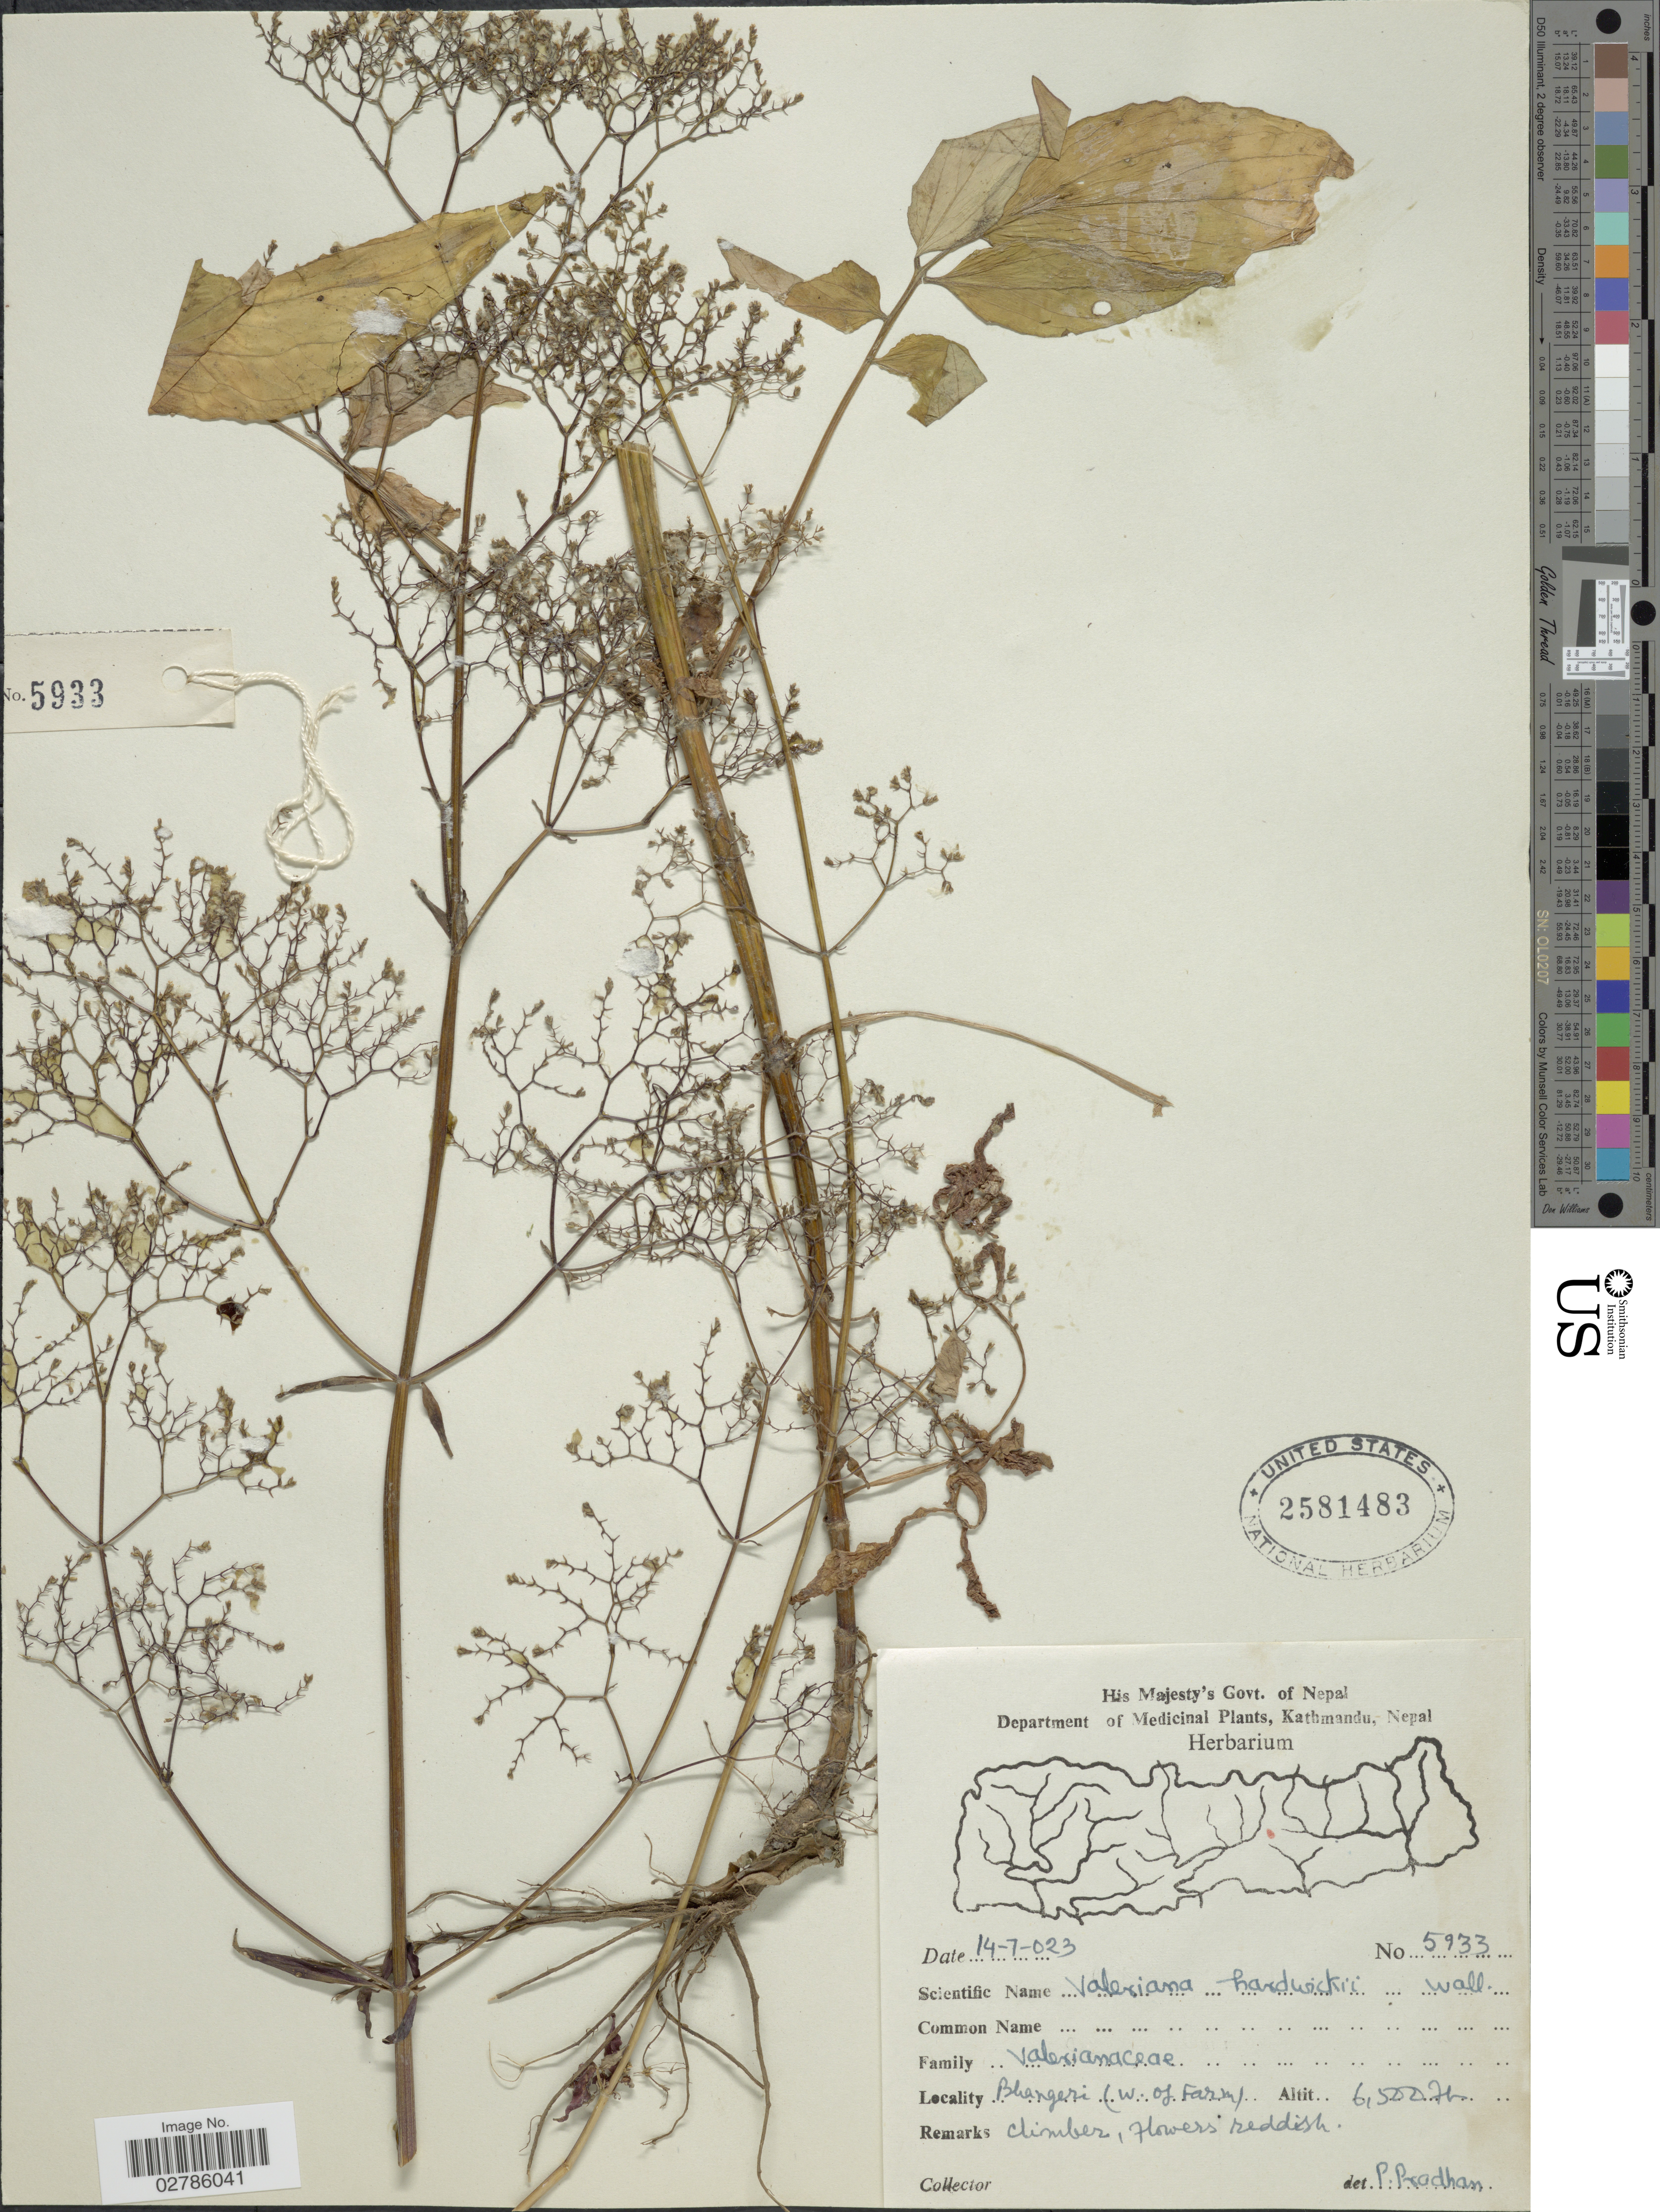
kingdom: Plantae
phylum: Tracheophyta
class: Magnoliopsida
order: Dipsacales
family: Caprifoliaceae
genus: Valeriana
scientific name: Valeriana hardwickii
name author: Wall.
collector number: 5933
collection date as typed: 14-7-023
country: Nepal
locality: Bhangeri (W. of Farm)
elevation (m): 1981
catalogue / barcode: US 2581483